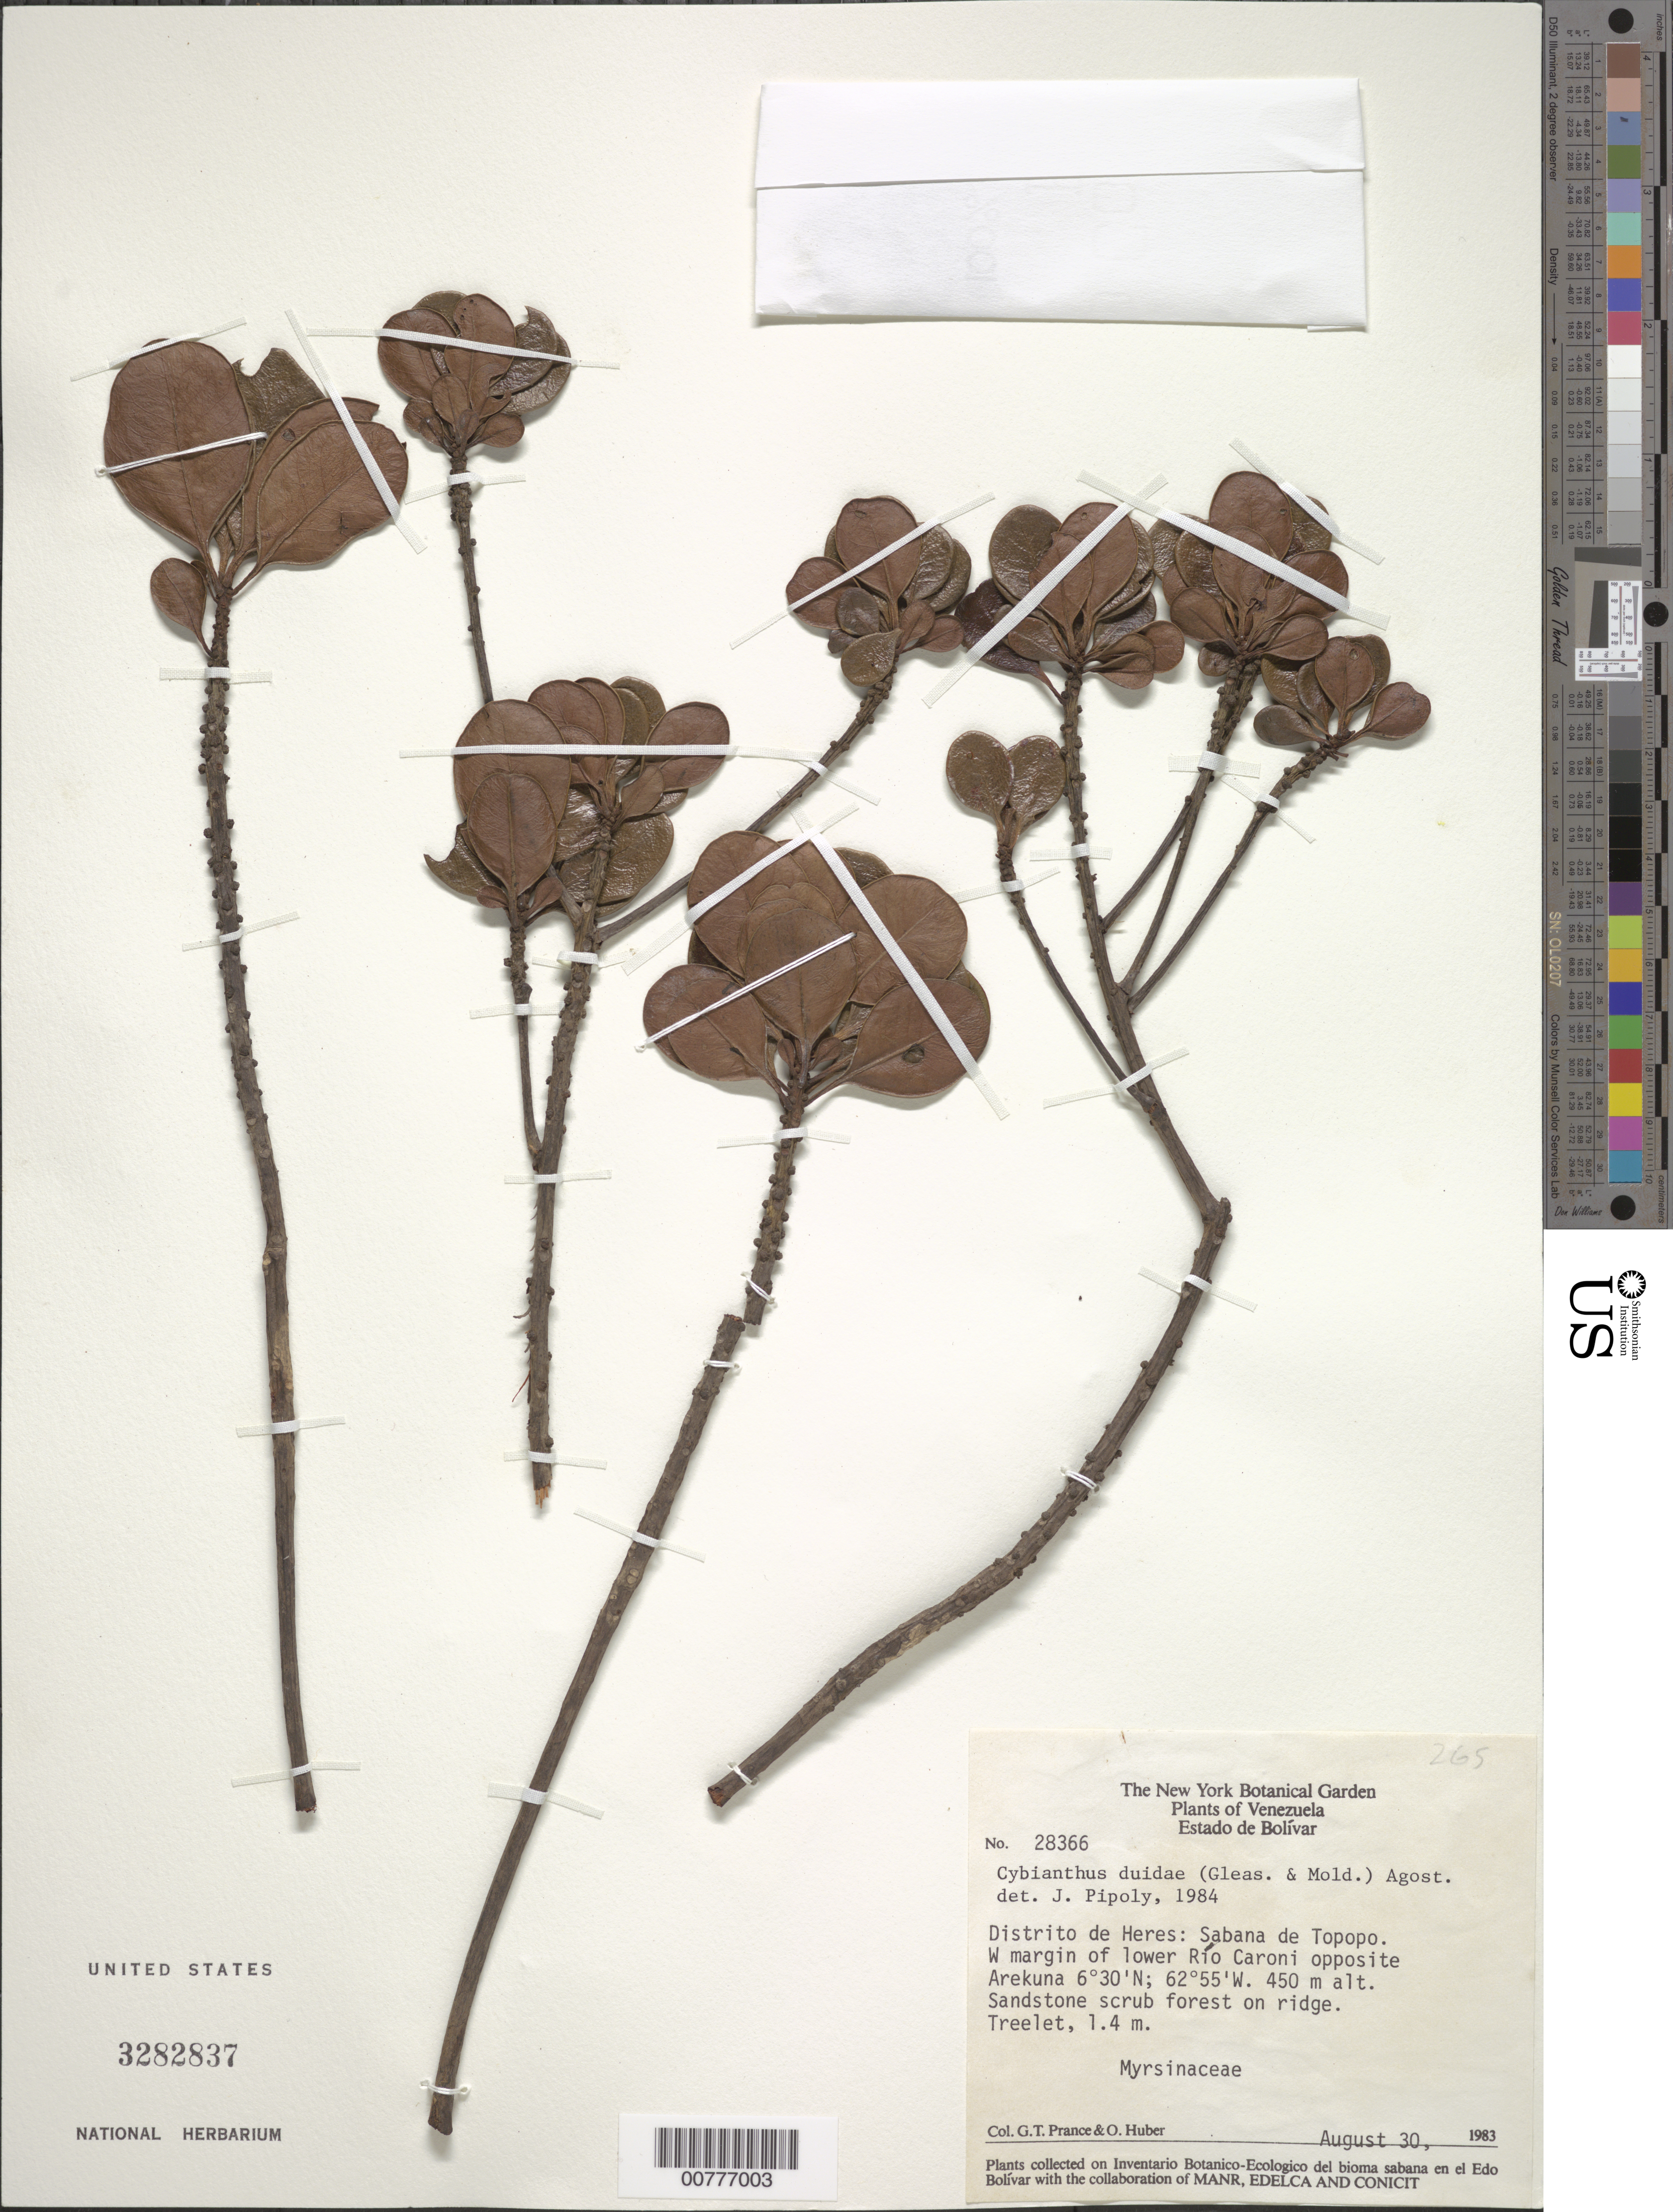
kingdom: Plantae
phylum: Tracheophyta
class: Magnoliopsida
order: Ericales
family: Primulaceae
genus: Cybianthus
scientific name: Cybianthus duidae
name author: (Gleason & Moldenke) G. Agostini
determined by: Pipoly, J. J., III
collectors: G. T. Prance & O. Huber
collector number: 28366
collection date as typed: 30-Aug-83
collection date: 1983-08-30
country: Venezuela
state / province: Bolívar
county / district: Heres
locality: Sabana de Topopo, W margin of lower Río Caroní, opposite Arekuna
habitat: Sandstone scrub forest on ridge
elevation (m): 450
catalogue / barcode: US 3282837